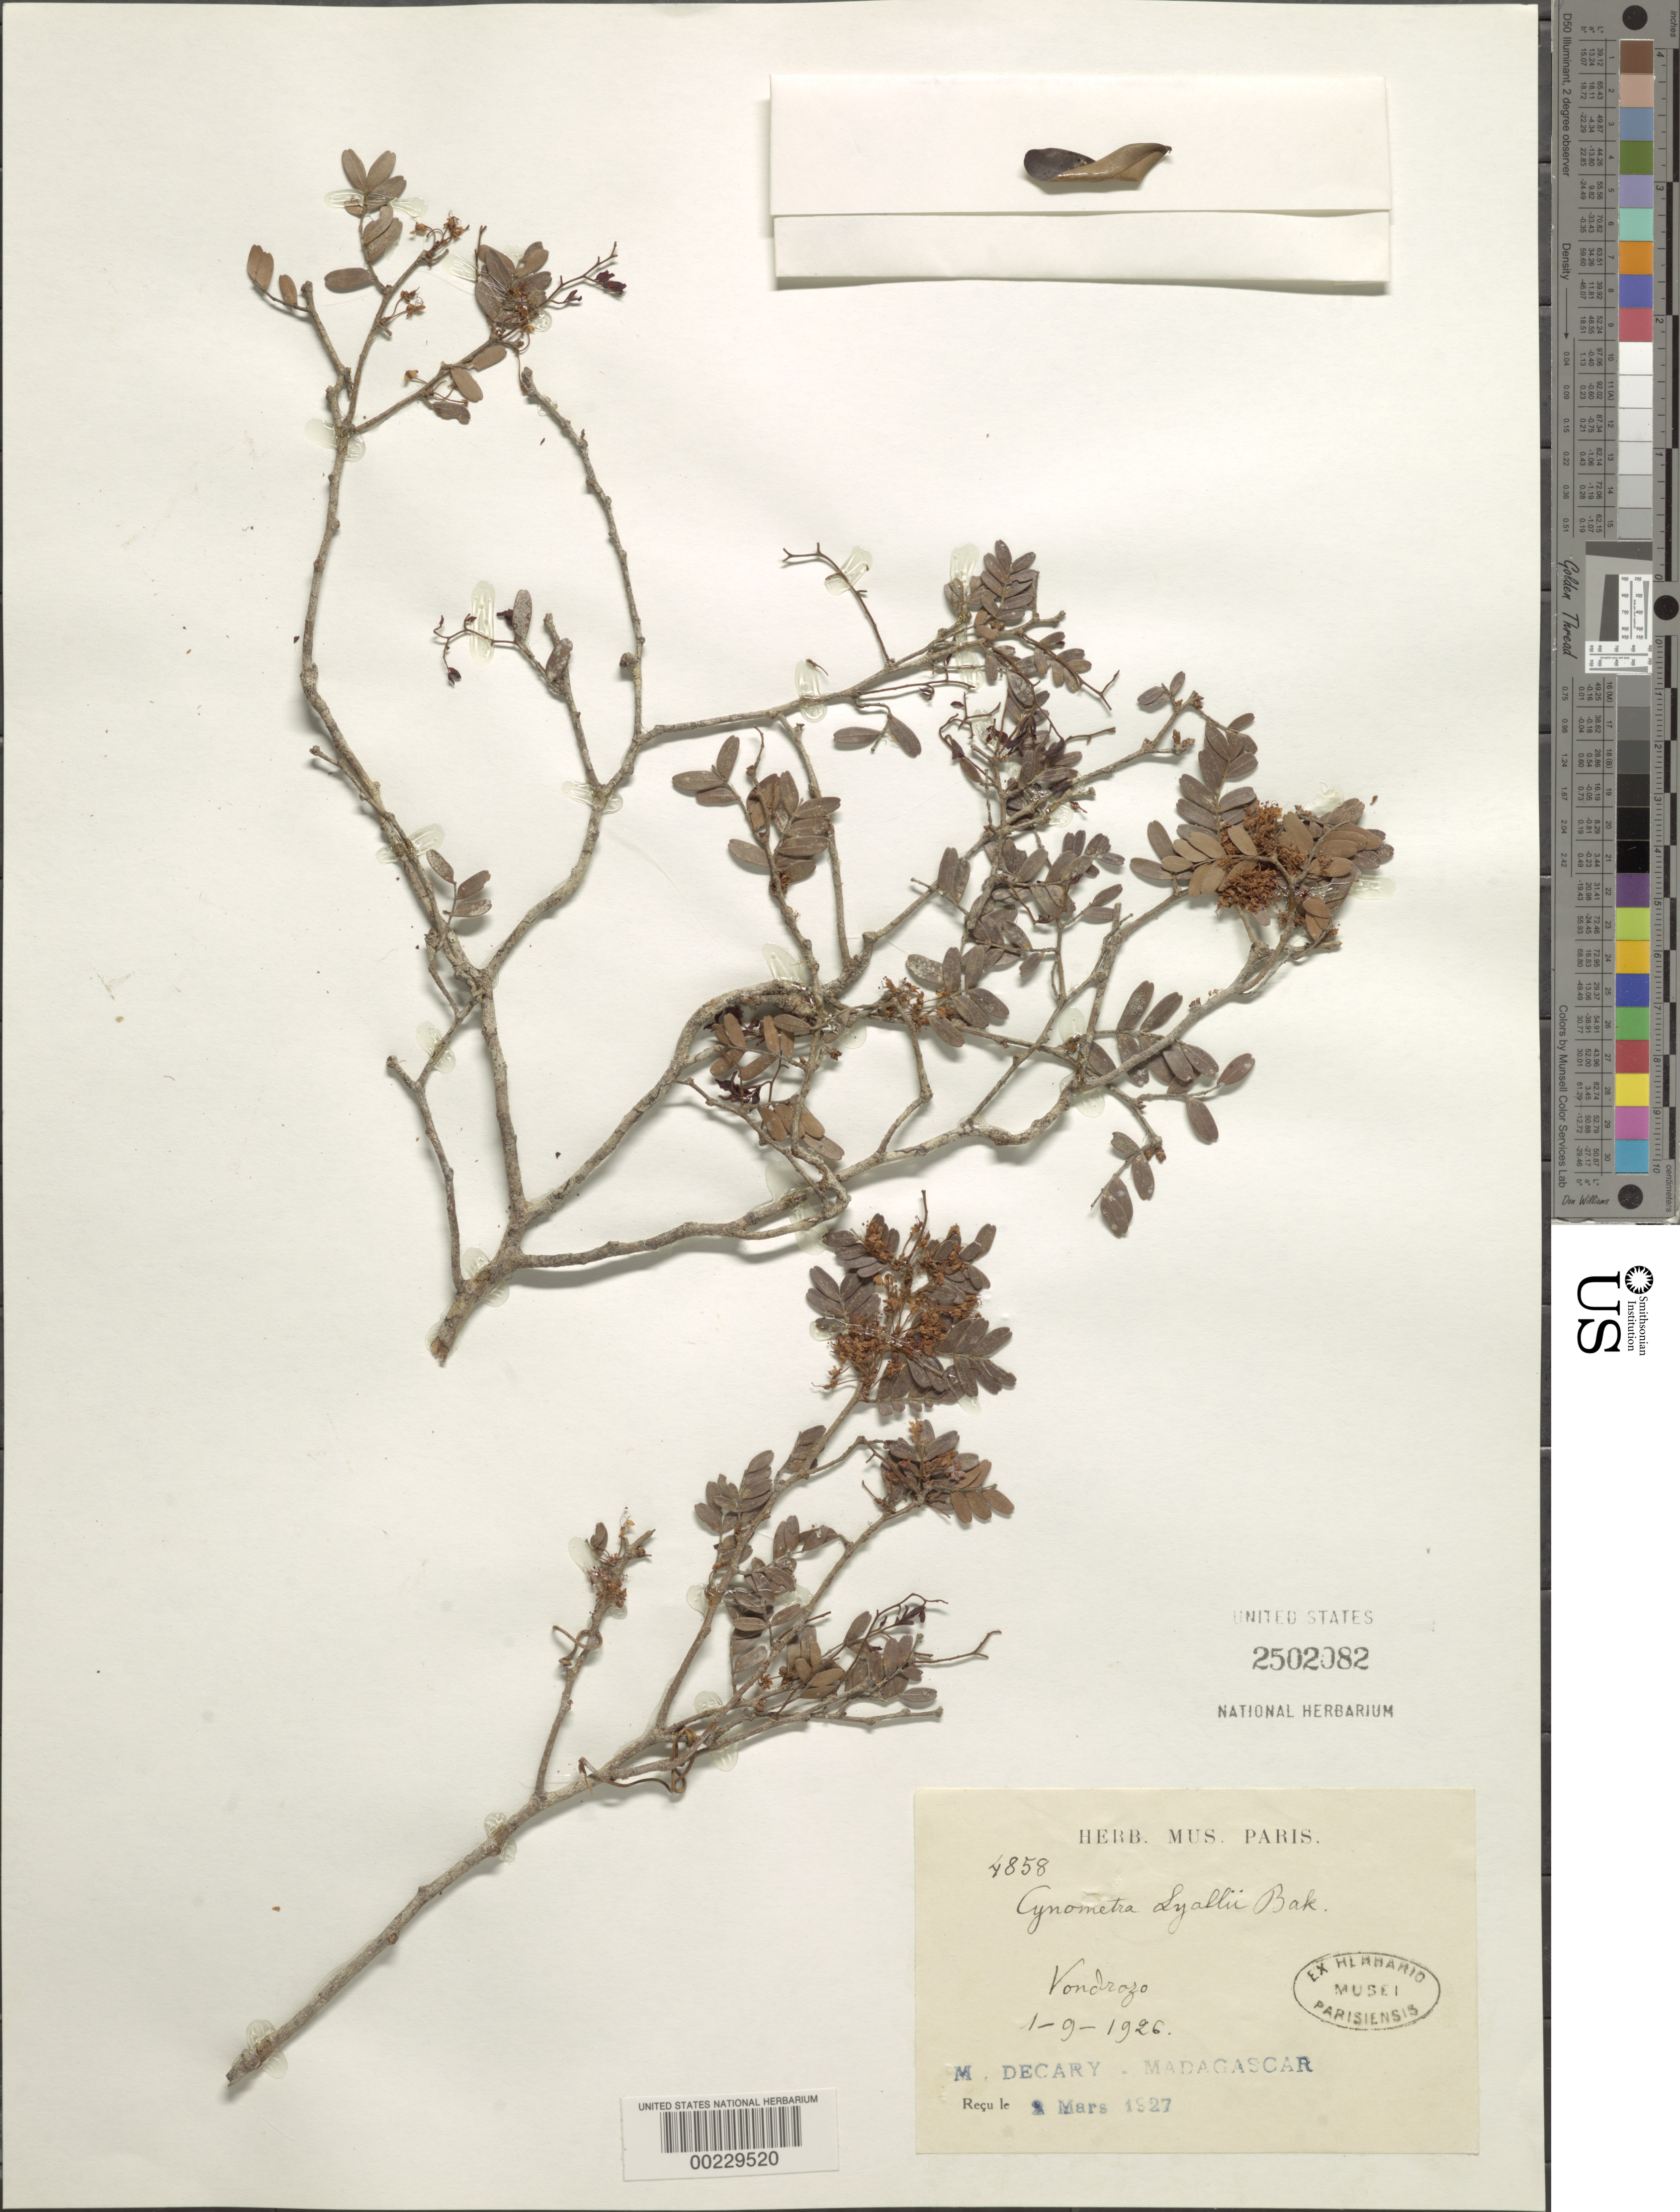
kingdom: Plantae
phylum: Tracheophyta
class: Magnoliopsida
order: Fabales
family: Fabaceae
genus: Cynometra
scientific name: Cynometra lyallii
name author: Baker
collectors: R. Decary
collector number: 4858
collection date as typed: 09 Jan 1926 or 01 Sep 1926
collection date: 1926-01-09 or 1926-09-01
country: Madagascar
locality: Vondrozo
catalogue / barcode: US 2502082